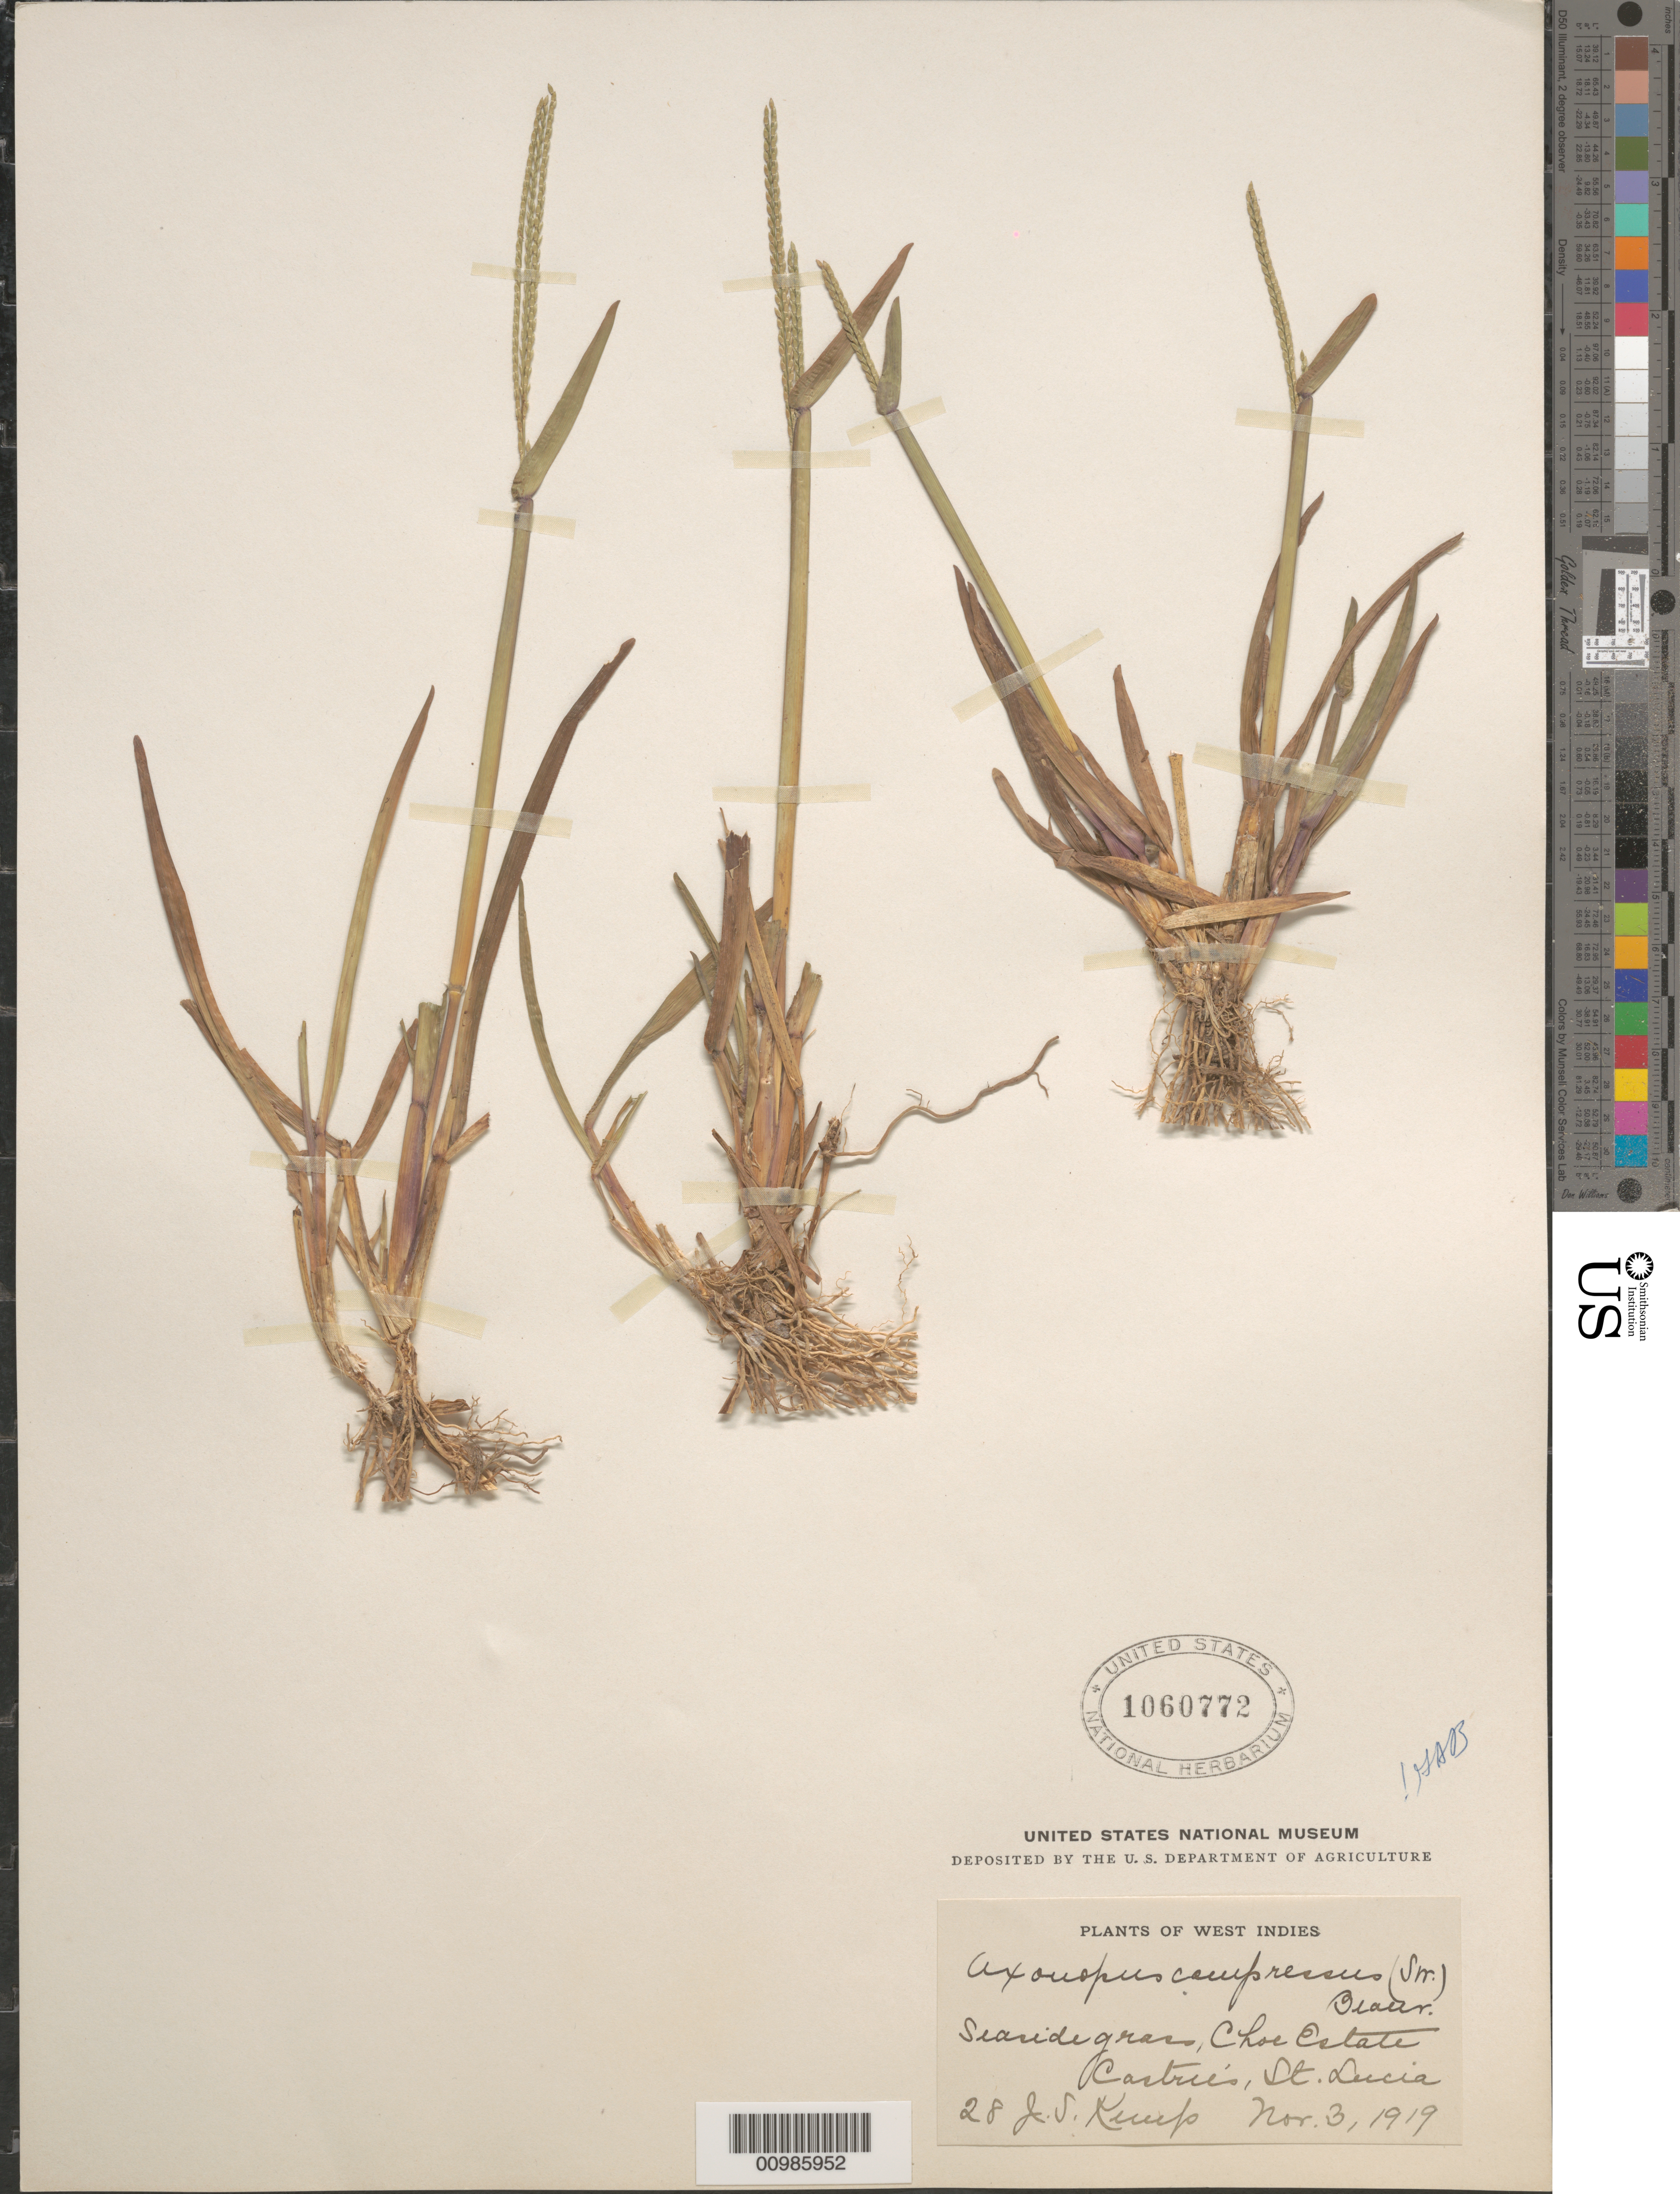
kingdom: Plantae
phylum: Tracheophyta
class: Liliopsida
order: Poales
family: Poaceae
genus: Axonopus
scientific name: Axonopus compressus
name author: (Sw.) P. Beauv.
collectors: J. Kemp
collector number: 28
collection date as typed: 03 Nov 1919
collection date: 1919-11-03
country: St. Lucia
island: St. Lucia I.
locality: Castries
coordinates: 0 N, 0 E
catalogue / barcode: US 1060772